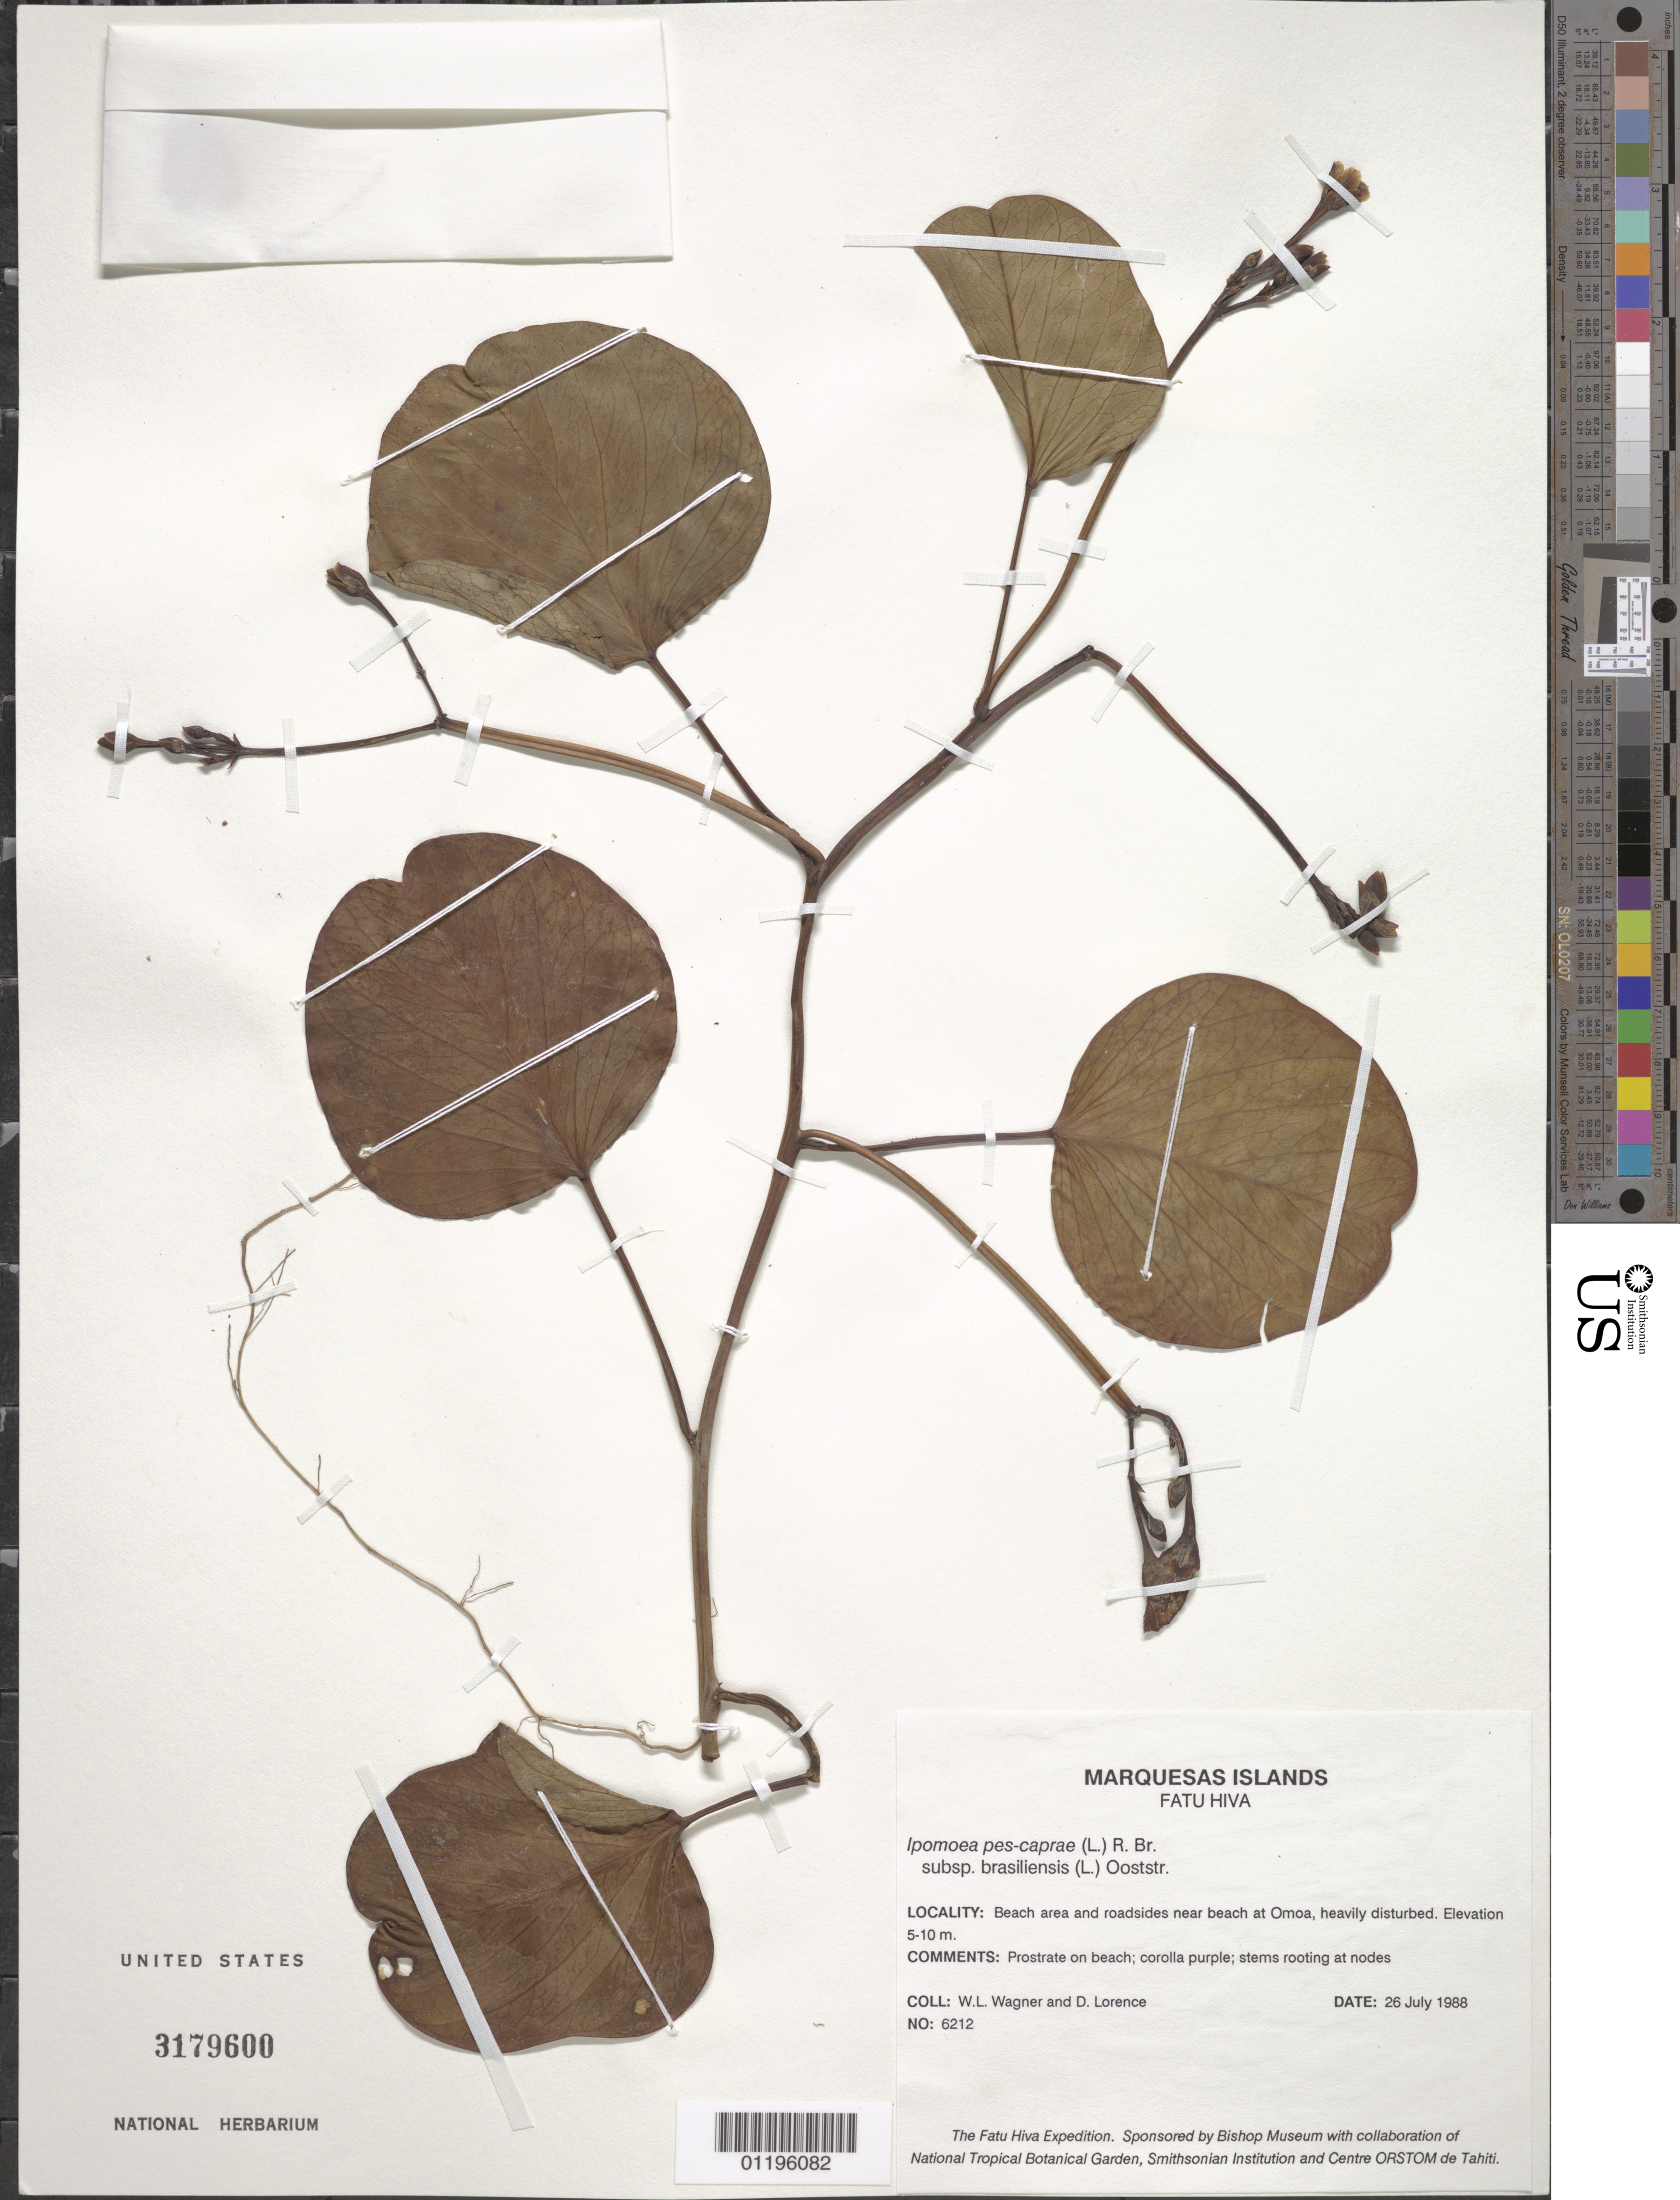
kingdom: Plantae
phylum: Tracheophyta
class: Magnoliopsida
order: Solanales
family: Convolvulaceae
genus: Ipomoea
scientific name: Ipomoea pes-caprae subsp. brasiliensis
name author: (L.) Ooststr.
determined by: Florence, J.; Wagner, W. L.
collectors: W. L. Wagner & D. Lorence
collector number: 6212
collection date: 1988-07-26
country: French Polynesia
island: Fatu Hiva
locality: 'Omo'a, beach area and roadsides near beach, heavily disturbed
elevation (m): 5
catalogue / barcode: US 3179600